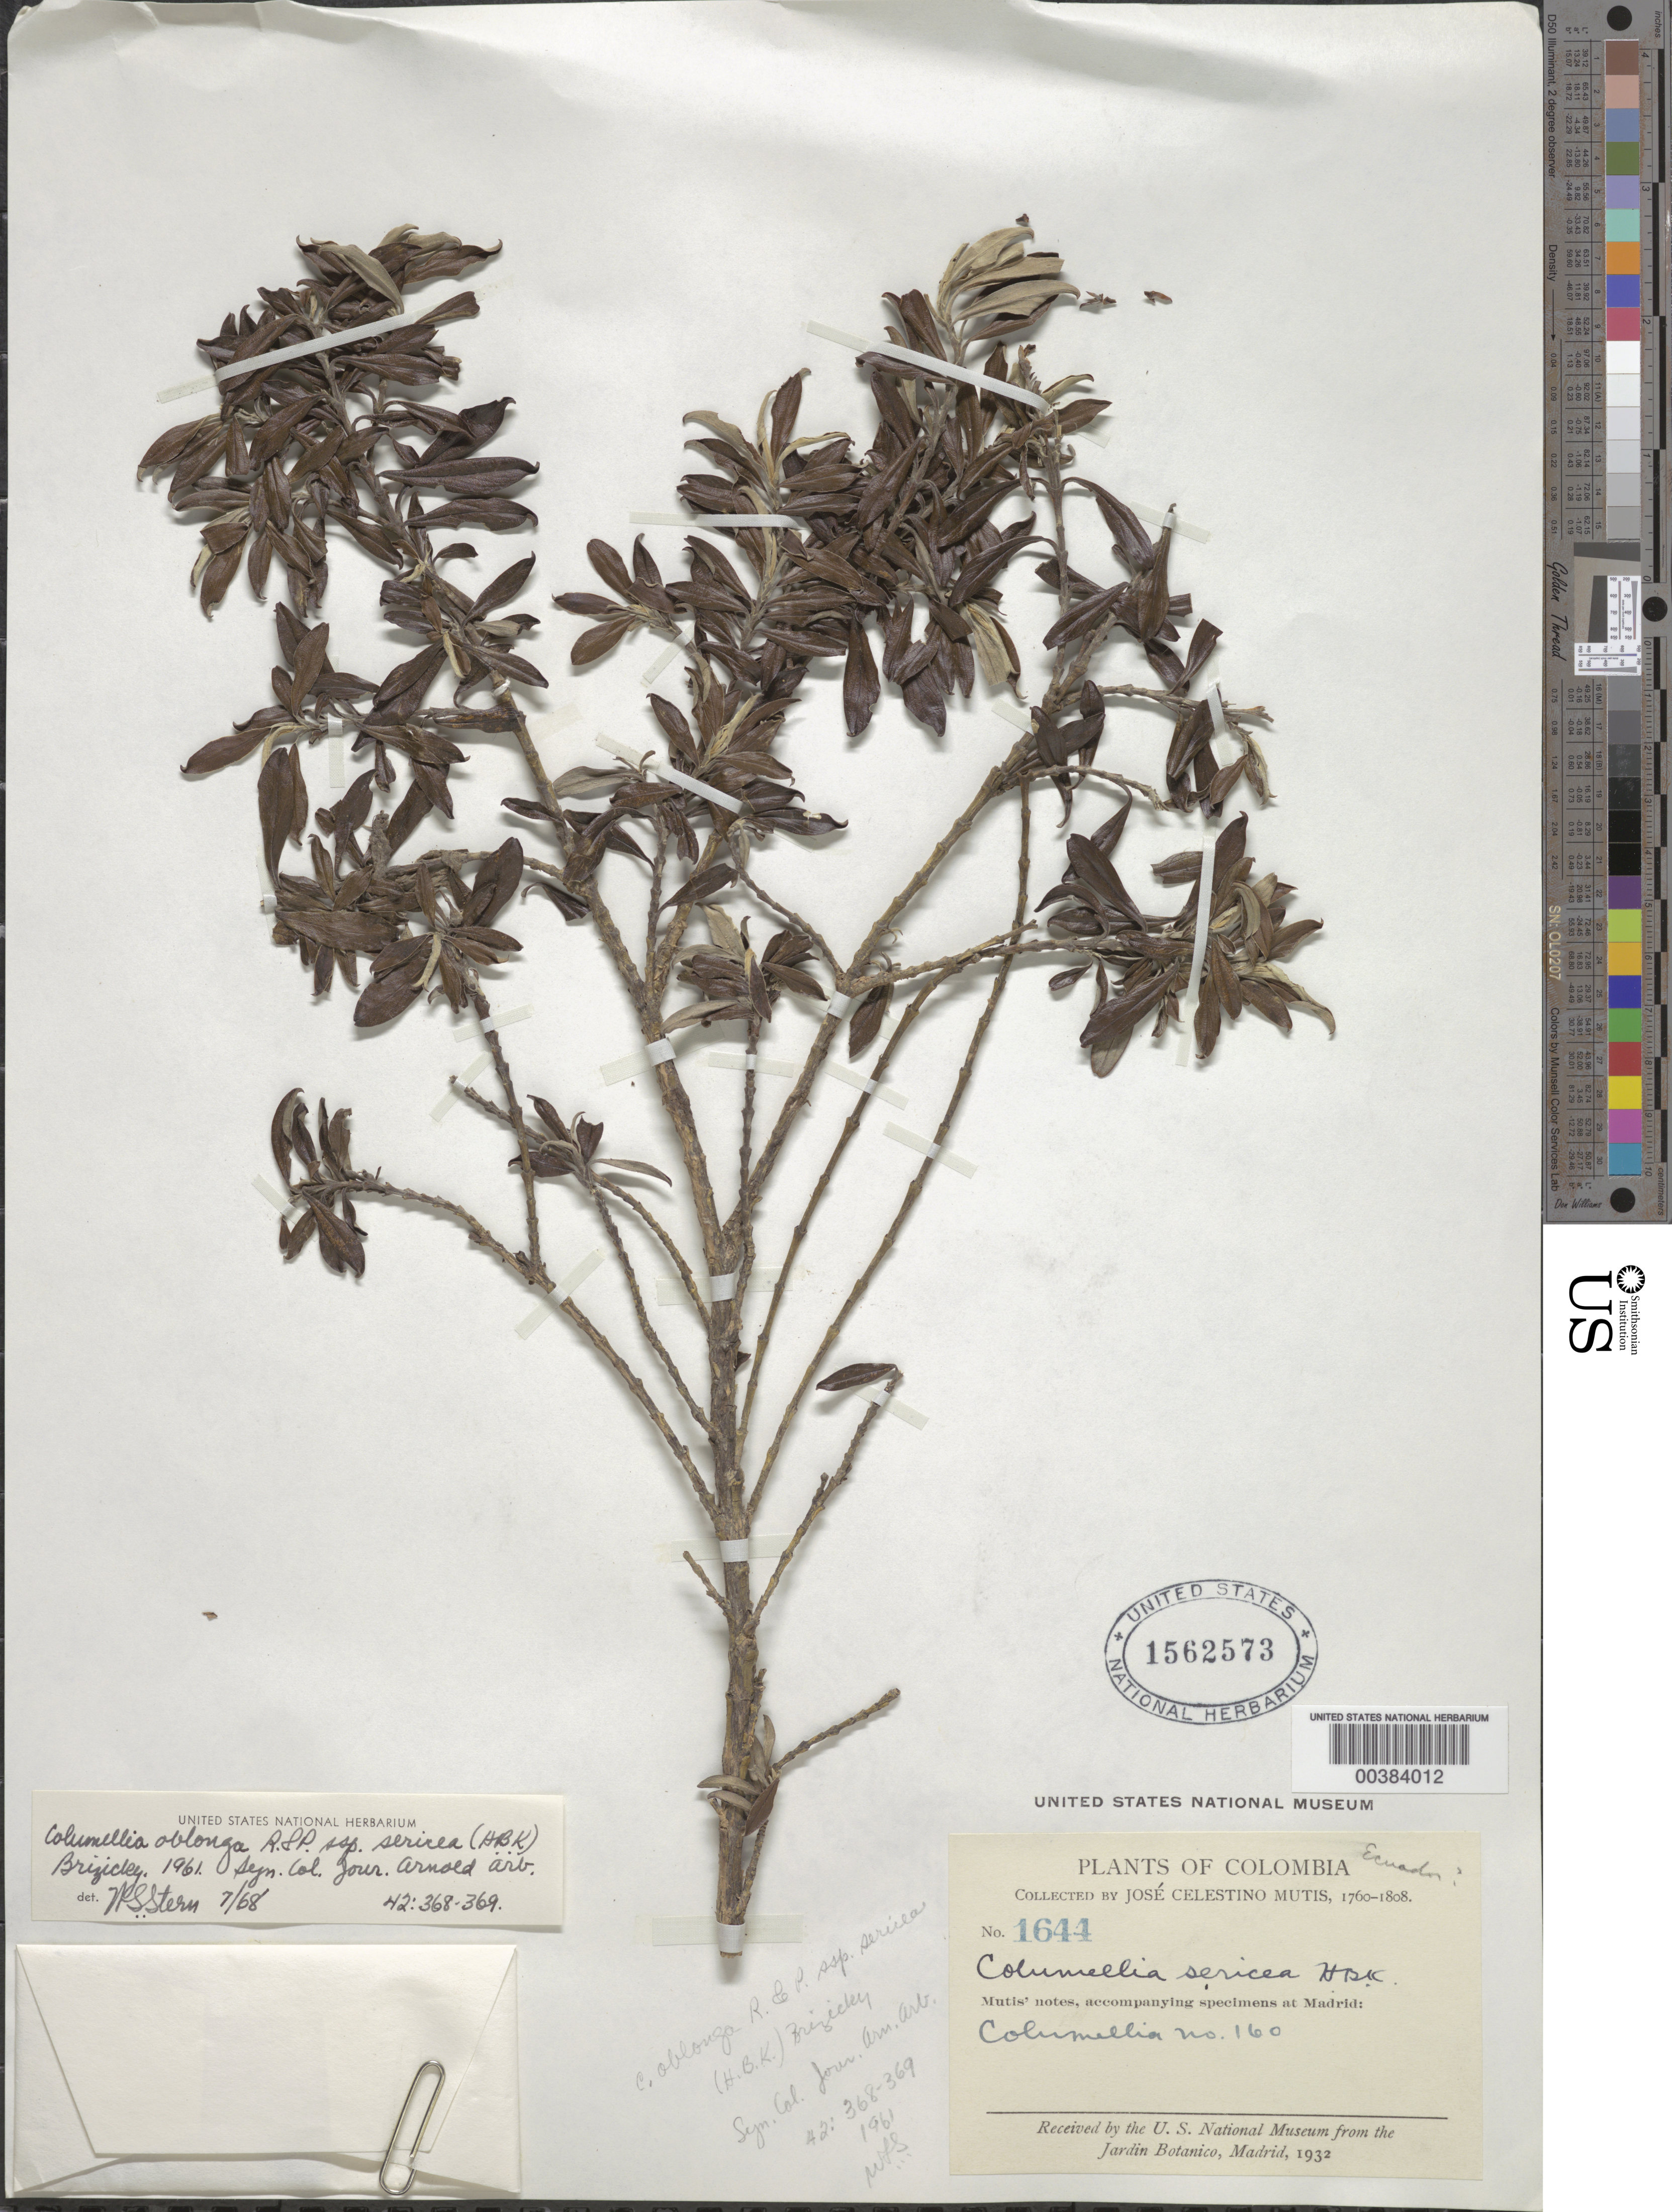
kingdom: Plantae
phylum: Tracheophyta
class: Magnoliopsida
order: Bruniales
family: Columelliaceae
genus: Columellia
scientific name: Columellia oblonga subsp. sericea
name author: (Kunth) Brizicky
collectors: J. C. B. Mutis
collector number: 1644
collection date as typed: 1760 to -- -- 1808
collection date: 1760/1808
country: Colombia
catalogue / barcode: US 1562573